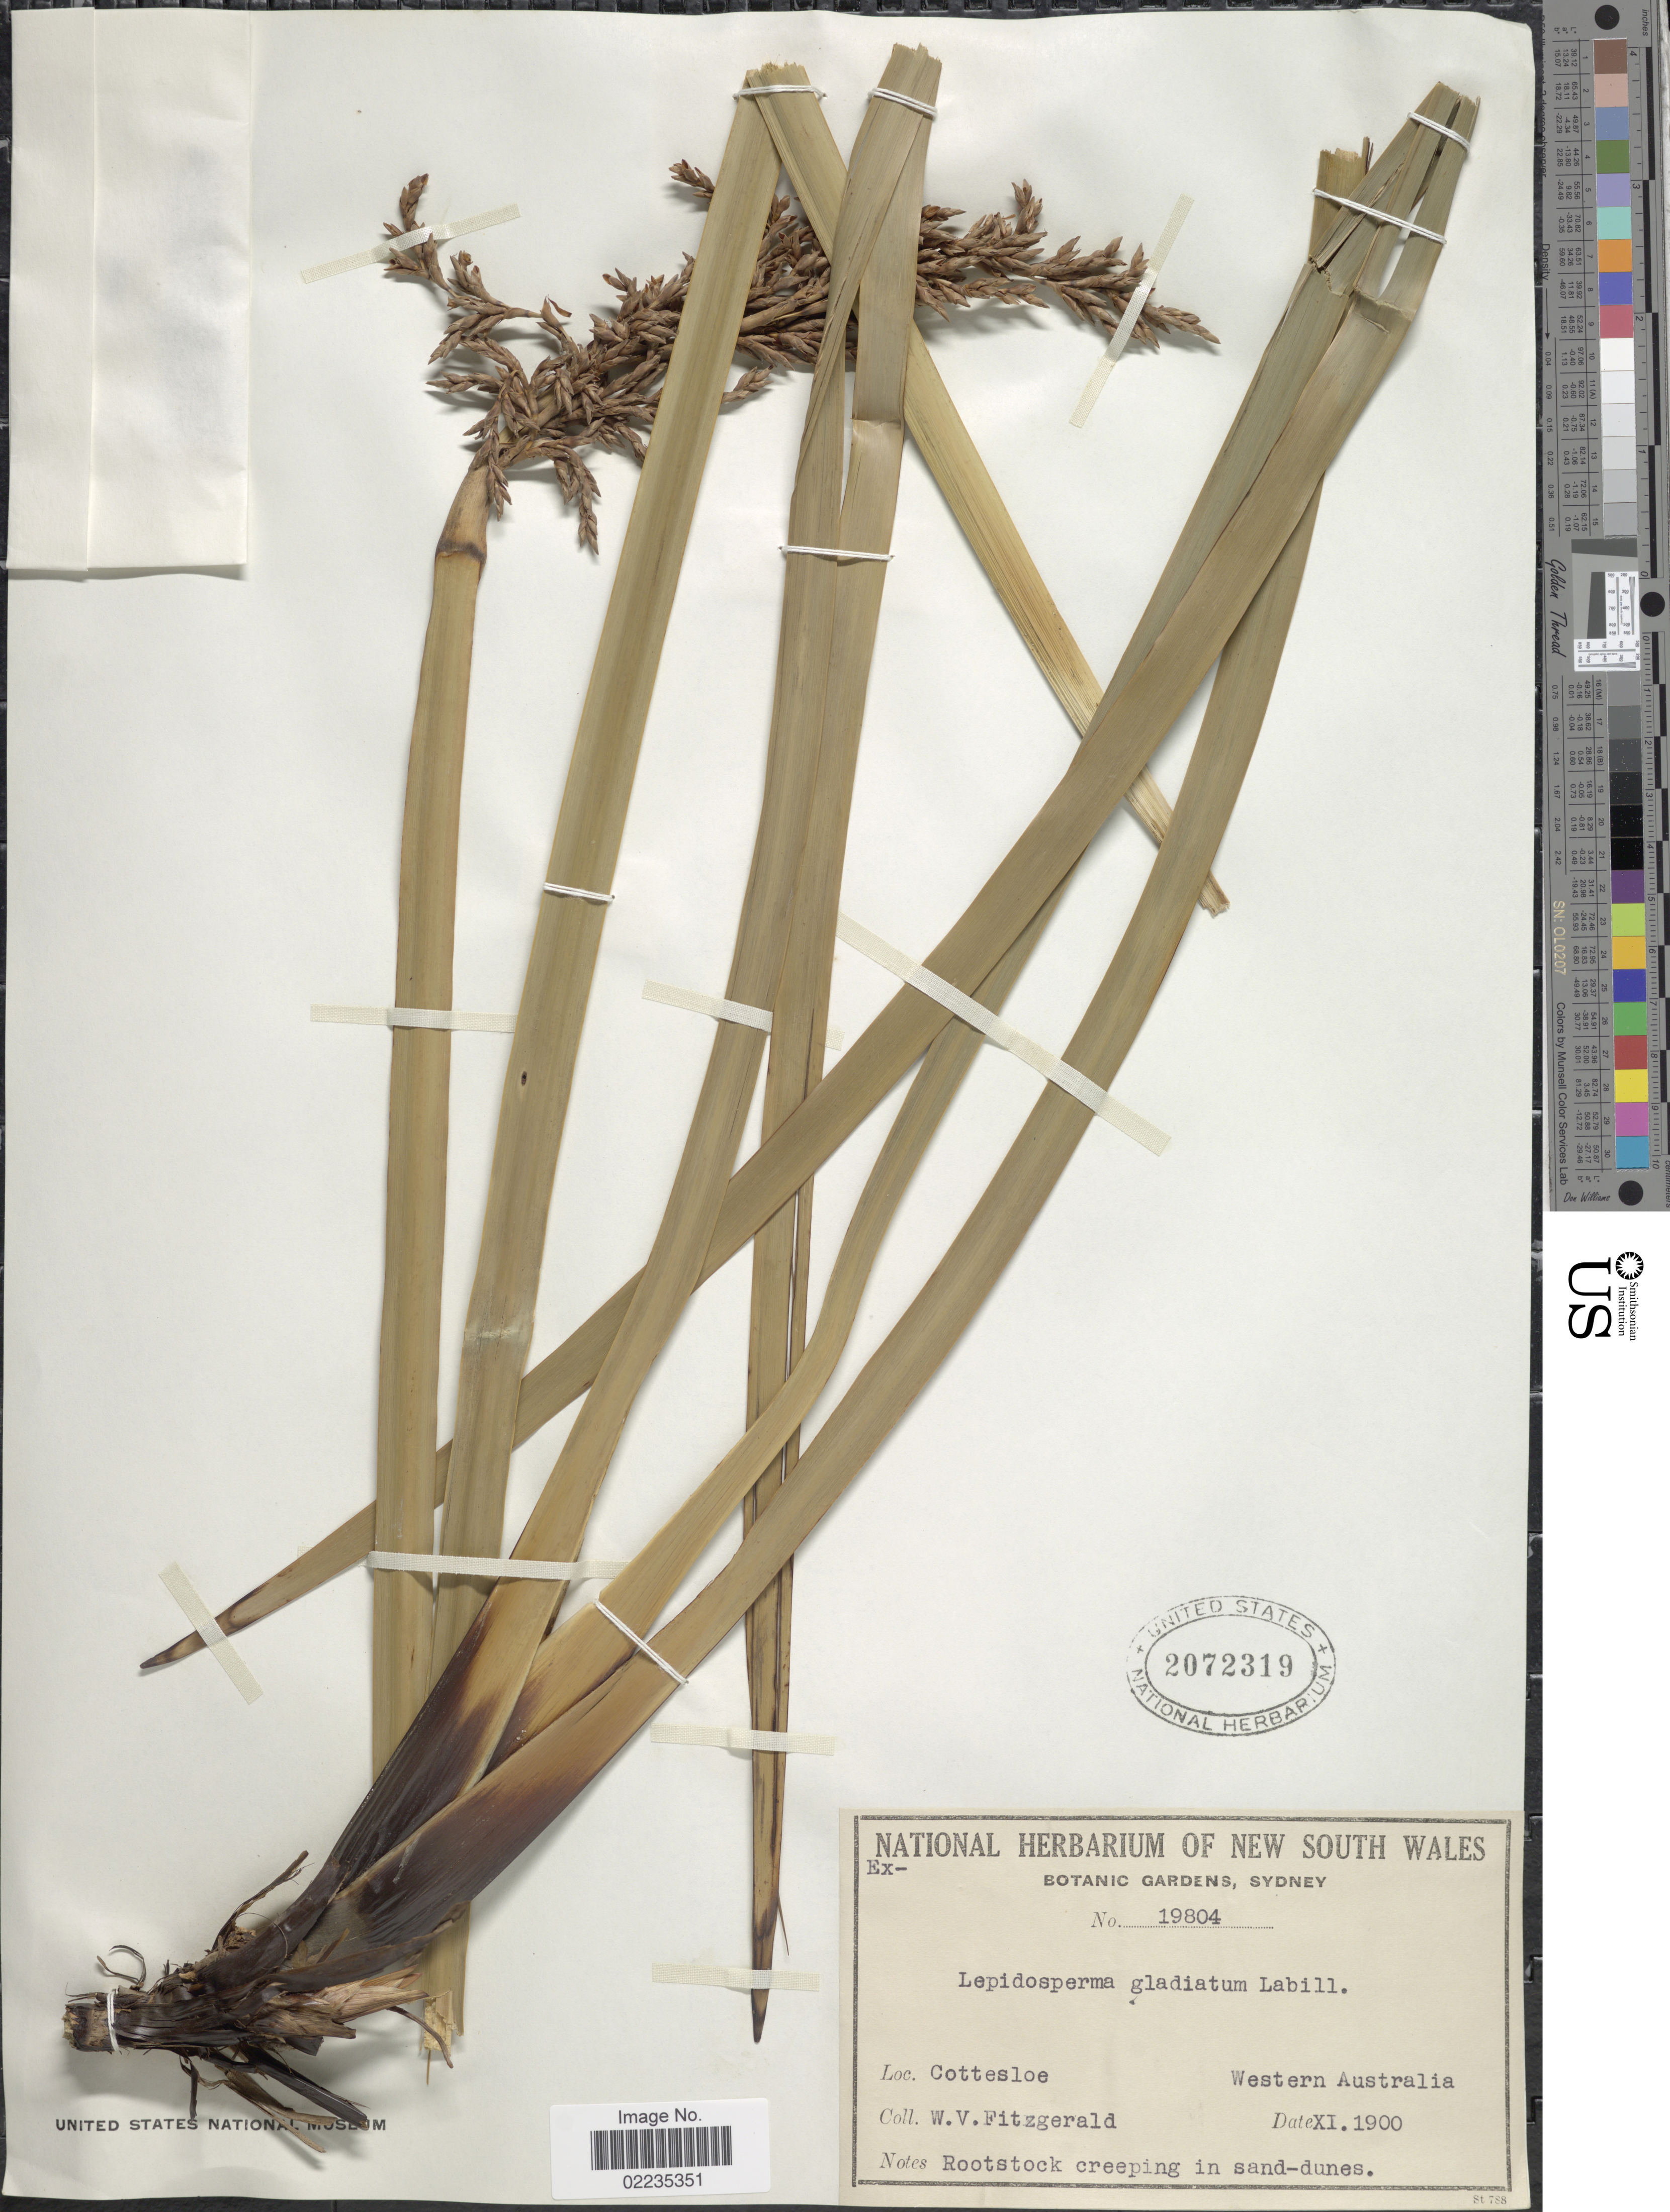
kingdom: Plantae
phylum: Tracheophyta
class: Liliopsida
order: Poales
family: Cyperaceae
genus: Lepidosperma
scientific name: Lepidosperma gladiatum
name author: Labill.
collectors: W. Fitzgerald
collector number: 19804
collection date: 1900-09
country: Australia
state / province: Western Australia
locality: Cottesloe, Western Australia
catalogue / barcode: US 2072319